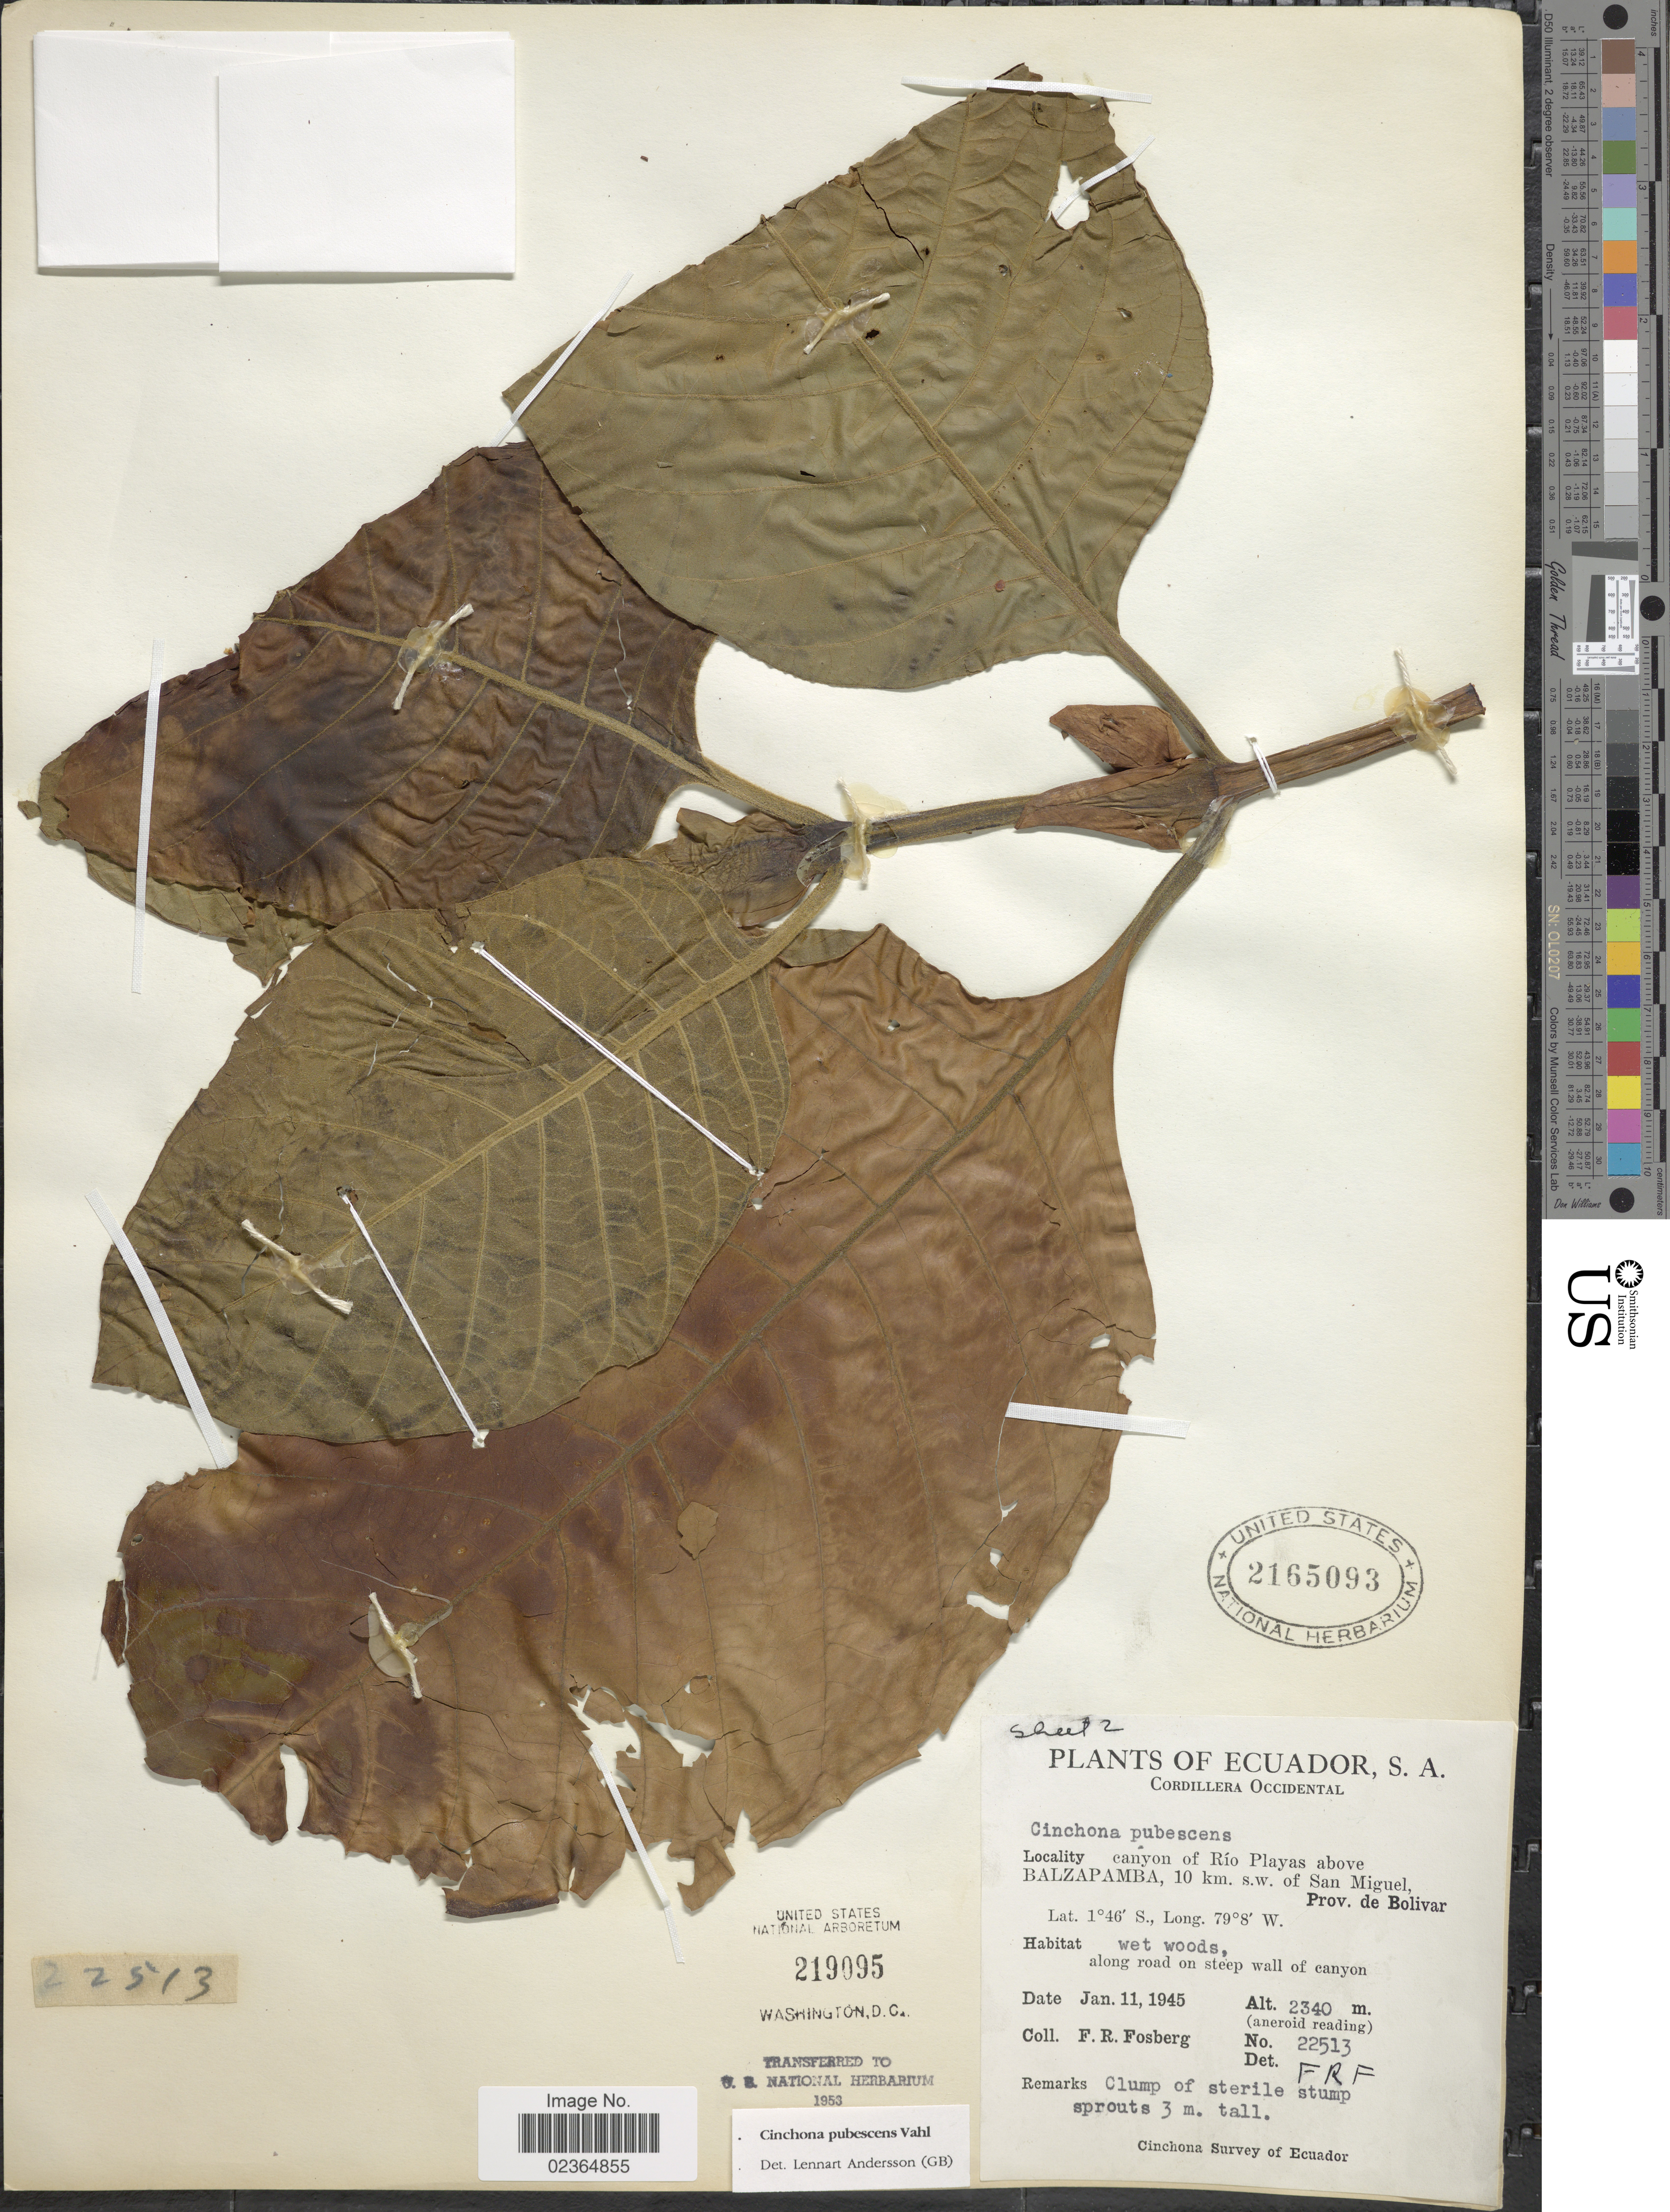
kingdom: Plantae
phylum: Tracheophyta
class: Magnoliopsida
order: Gentianales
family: Rubiaceae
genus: Cinchona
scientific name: Cinchona pubescens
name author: Vahl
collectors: F. R. Fosberg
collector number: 22513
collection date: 1945-01-11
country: Ecuador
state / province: Bolívar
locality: Cordillera Occidental. canyon of Río Playas above Balzapamba, 10 km. s.w. of San Miguel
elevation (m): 2340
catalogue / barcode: US 2165093